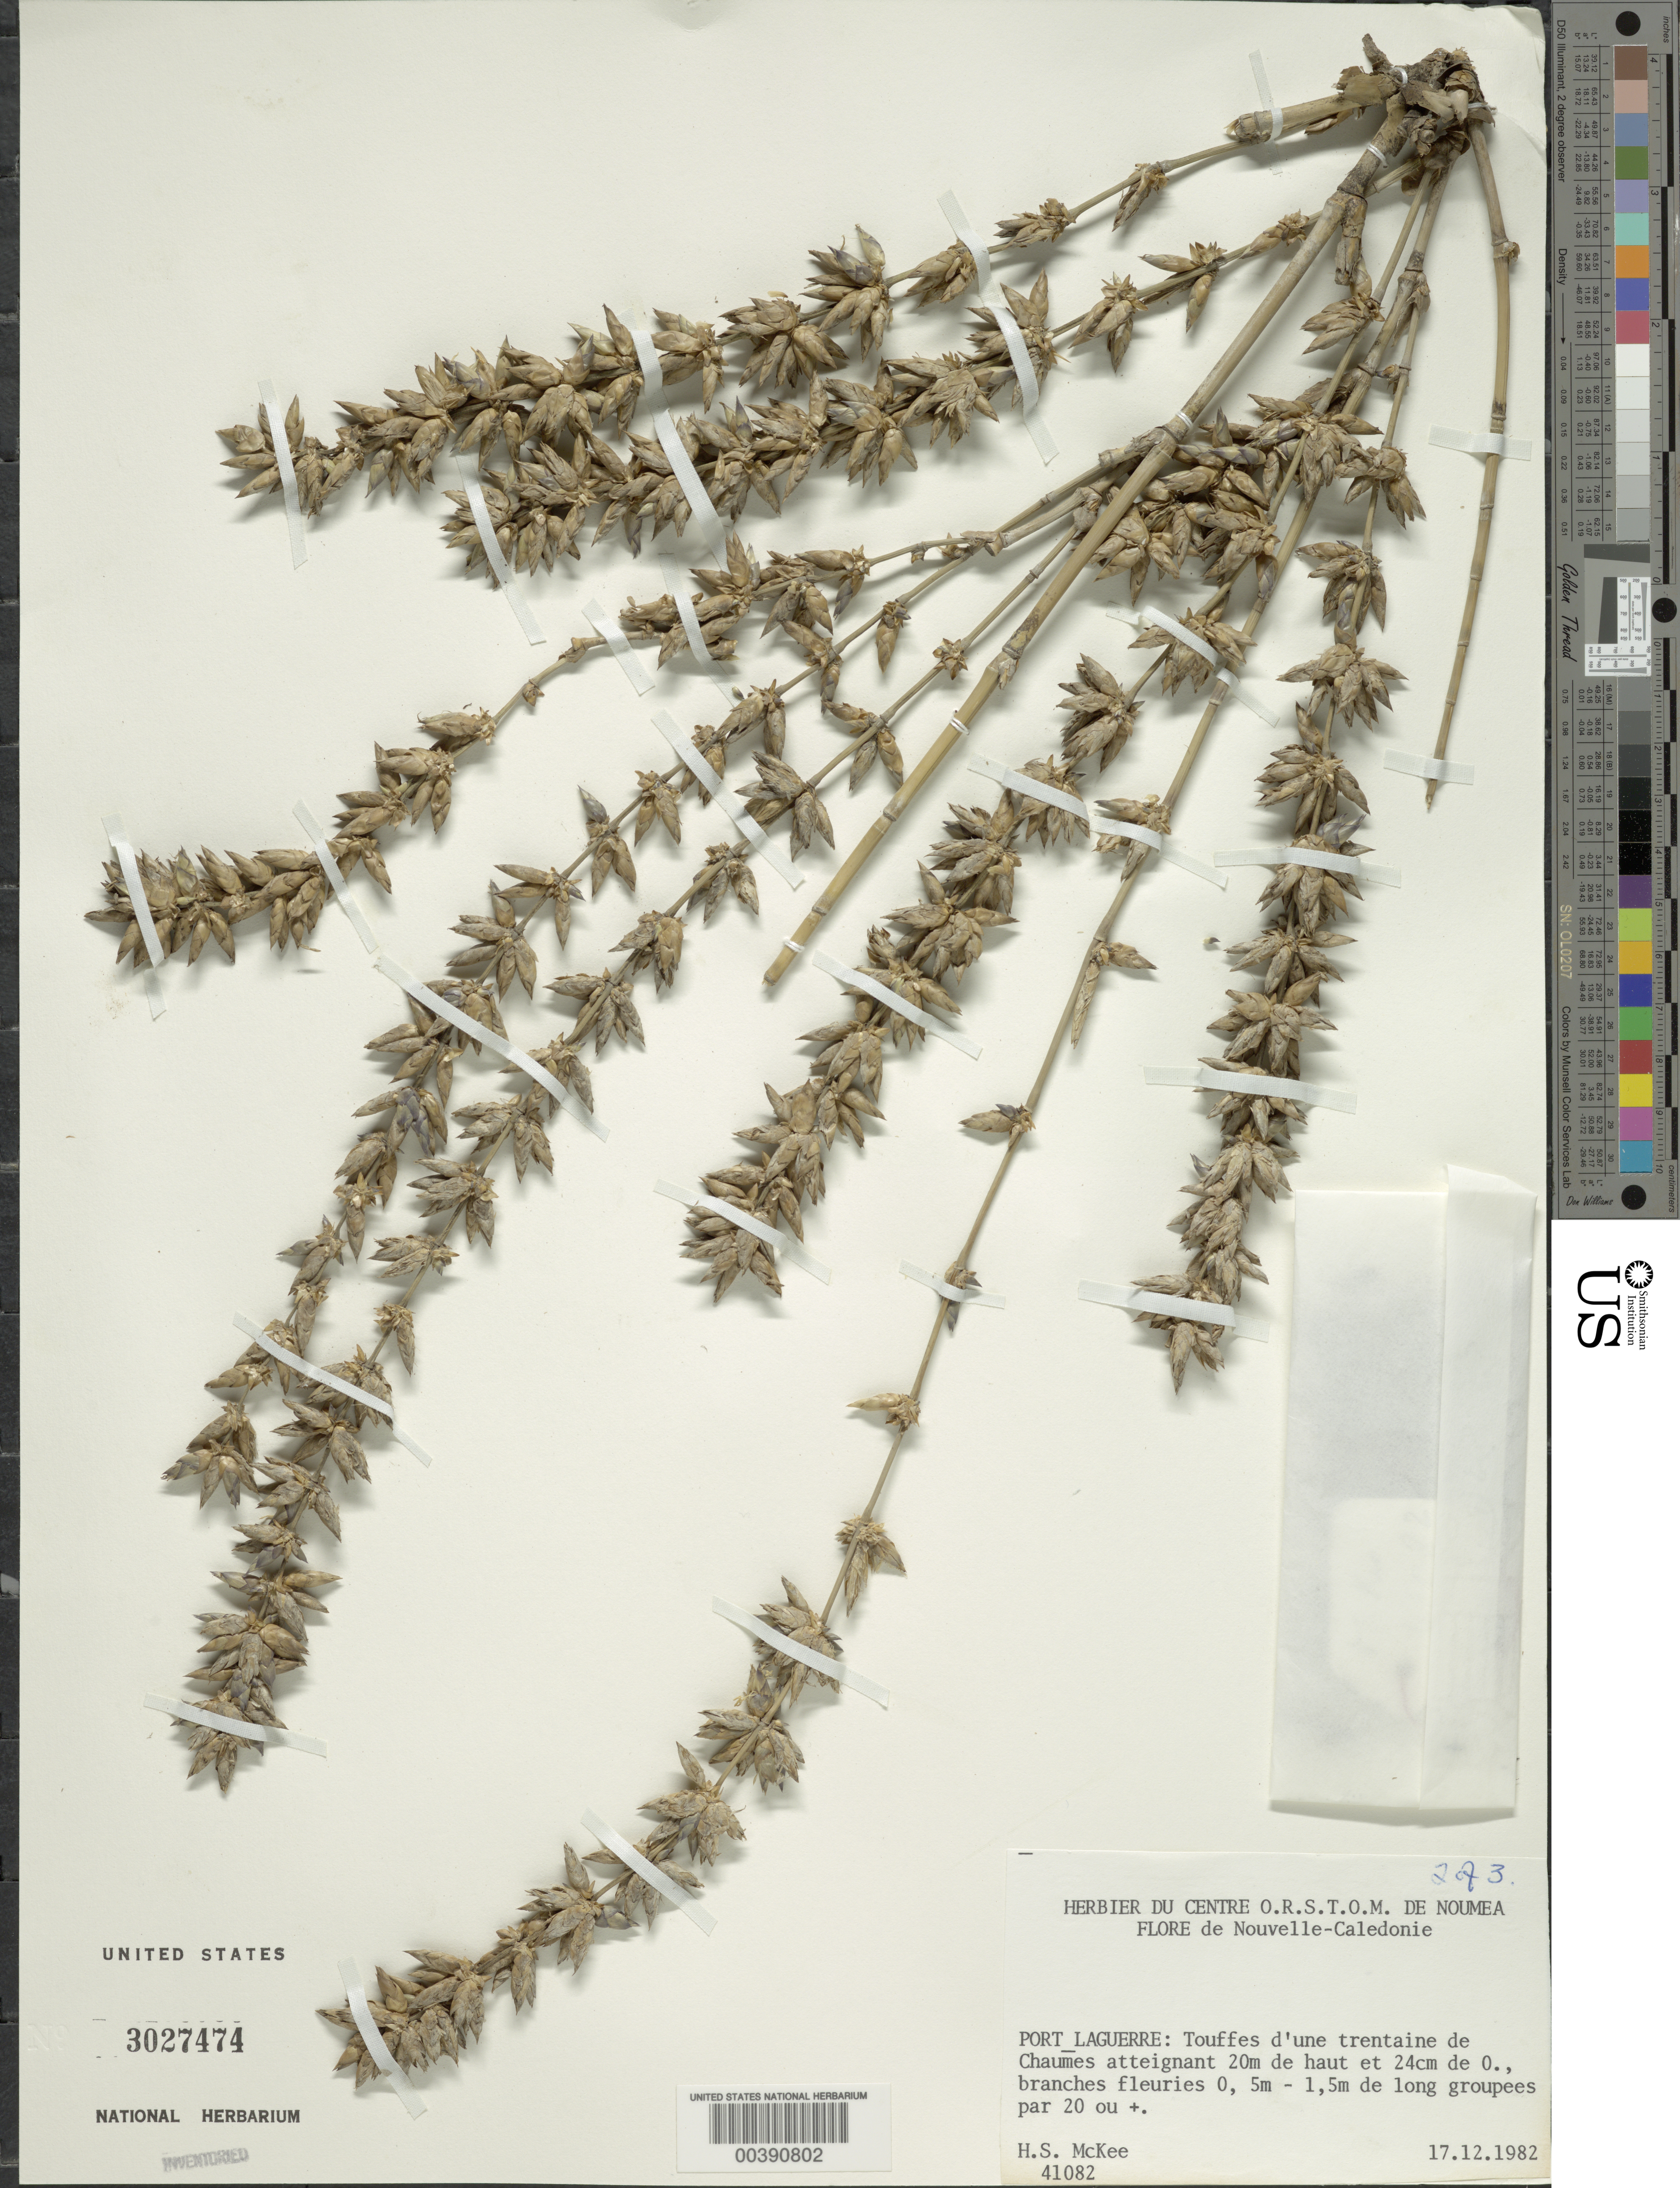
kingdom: Plantae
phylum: Tracheophyta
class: Liliopsida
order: Poales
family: Poaceae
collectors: H. S. MacKee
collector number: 41082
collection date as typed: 17 Dec 1982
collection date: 1982-12-17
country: New Caledonia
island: New Caledonia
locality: Port laguerre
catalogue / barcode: US 3027474